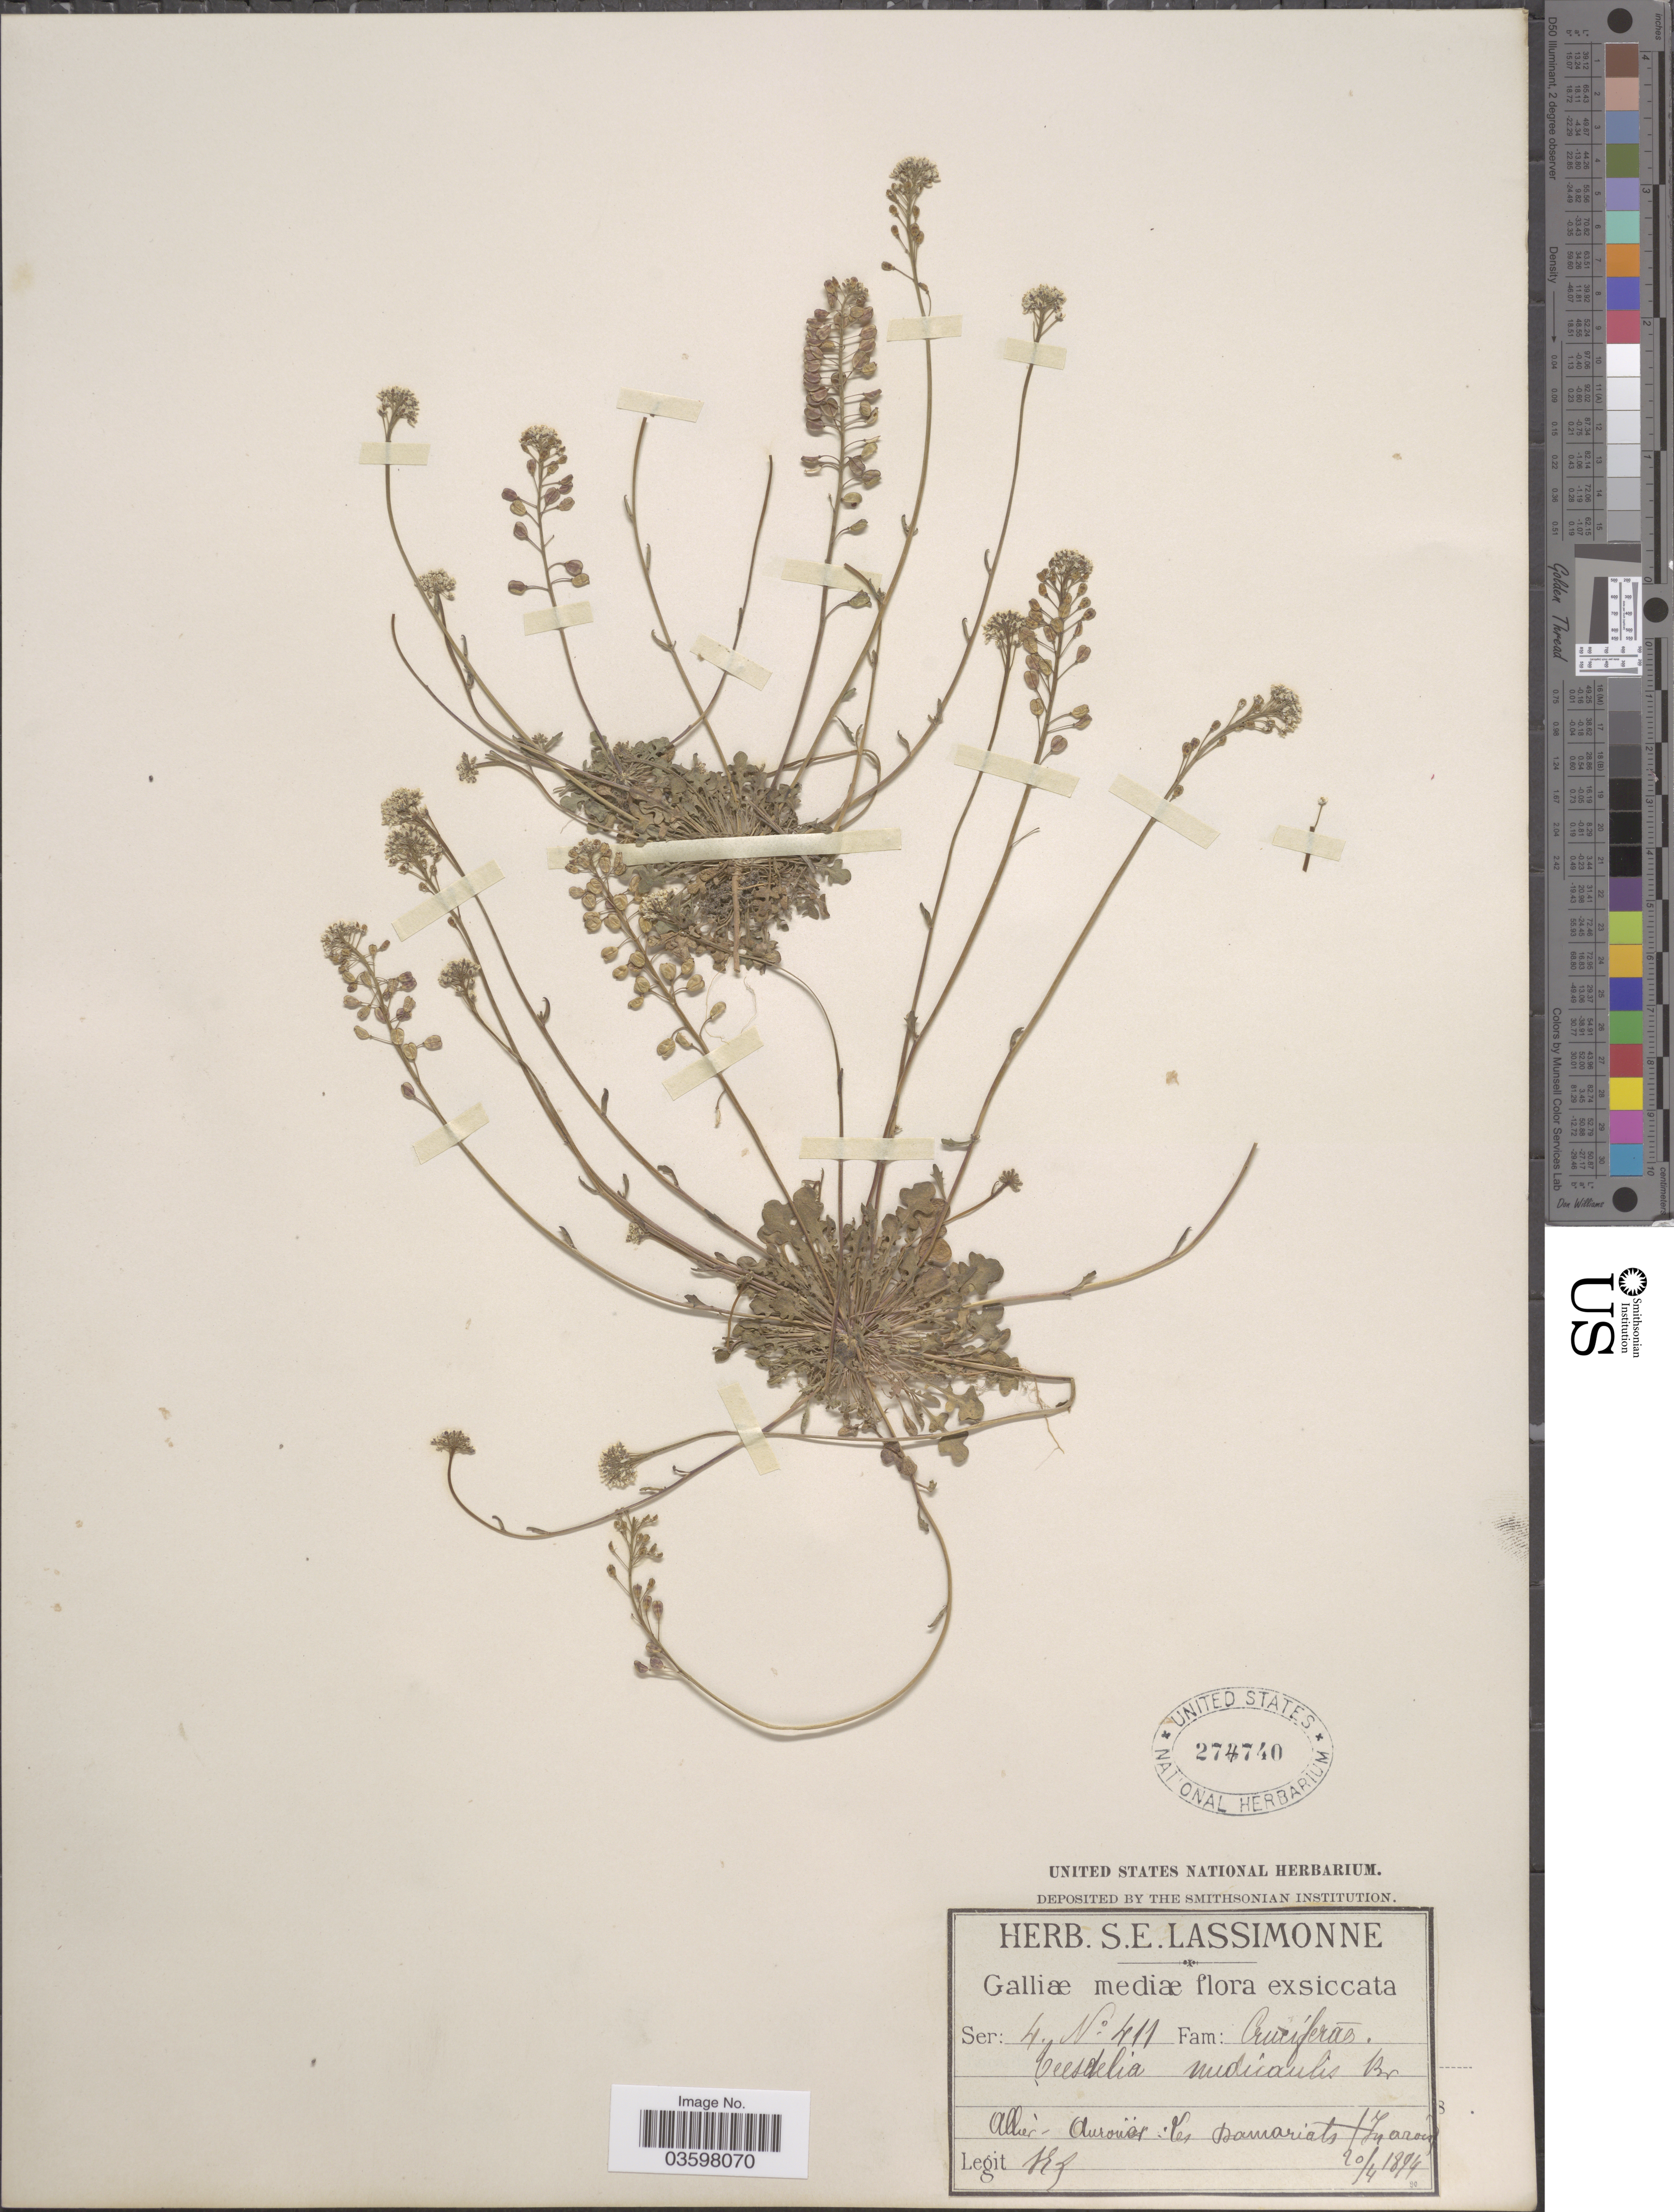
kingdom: Plantae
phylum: Tracheophyta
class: Magnoliopsida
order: Brassicales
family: Brassicaceae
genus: Teesdalia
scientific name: Teesdalia nudicaulis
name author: (L.) W.T. Aiton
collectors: S. Lassimonne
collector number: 411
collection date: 1894-04-20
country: France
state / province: Auvergne-Rhône-Alpes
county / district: Allier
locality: Galliæ mediæ [Central France]. Allier - Aurouër: Les Damariats. In arvis [in the fields].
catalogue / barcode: US 274740